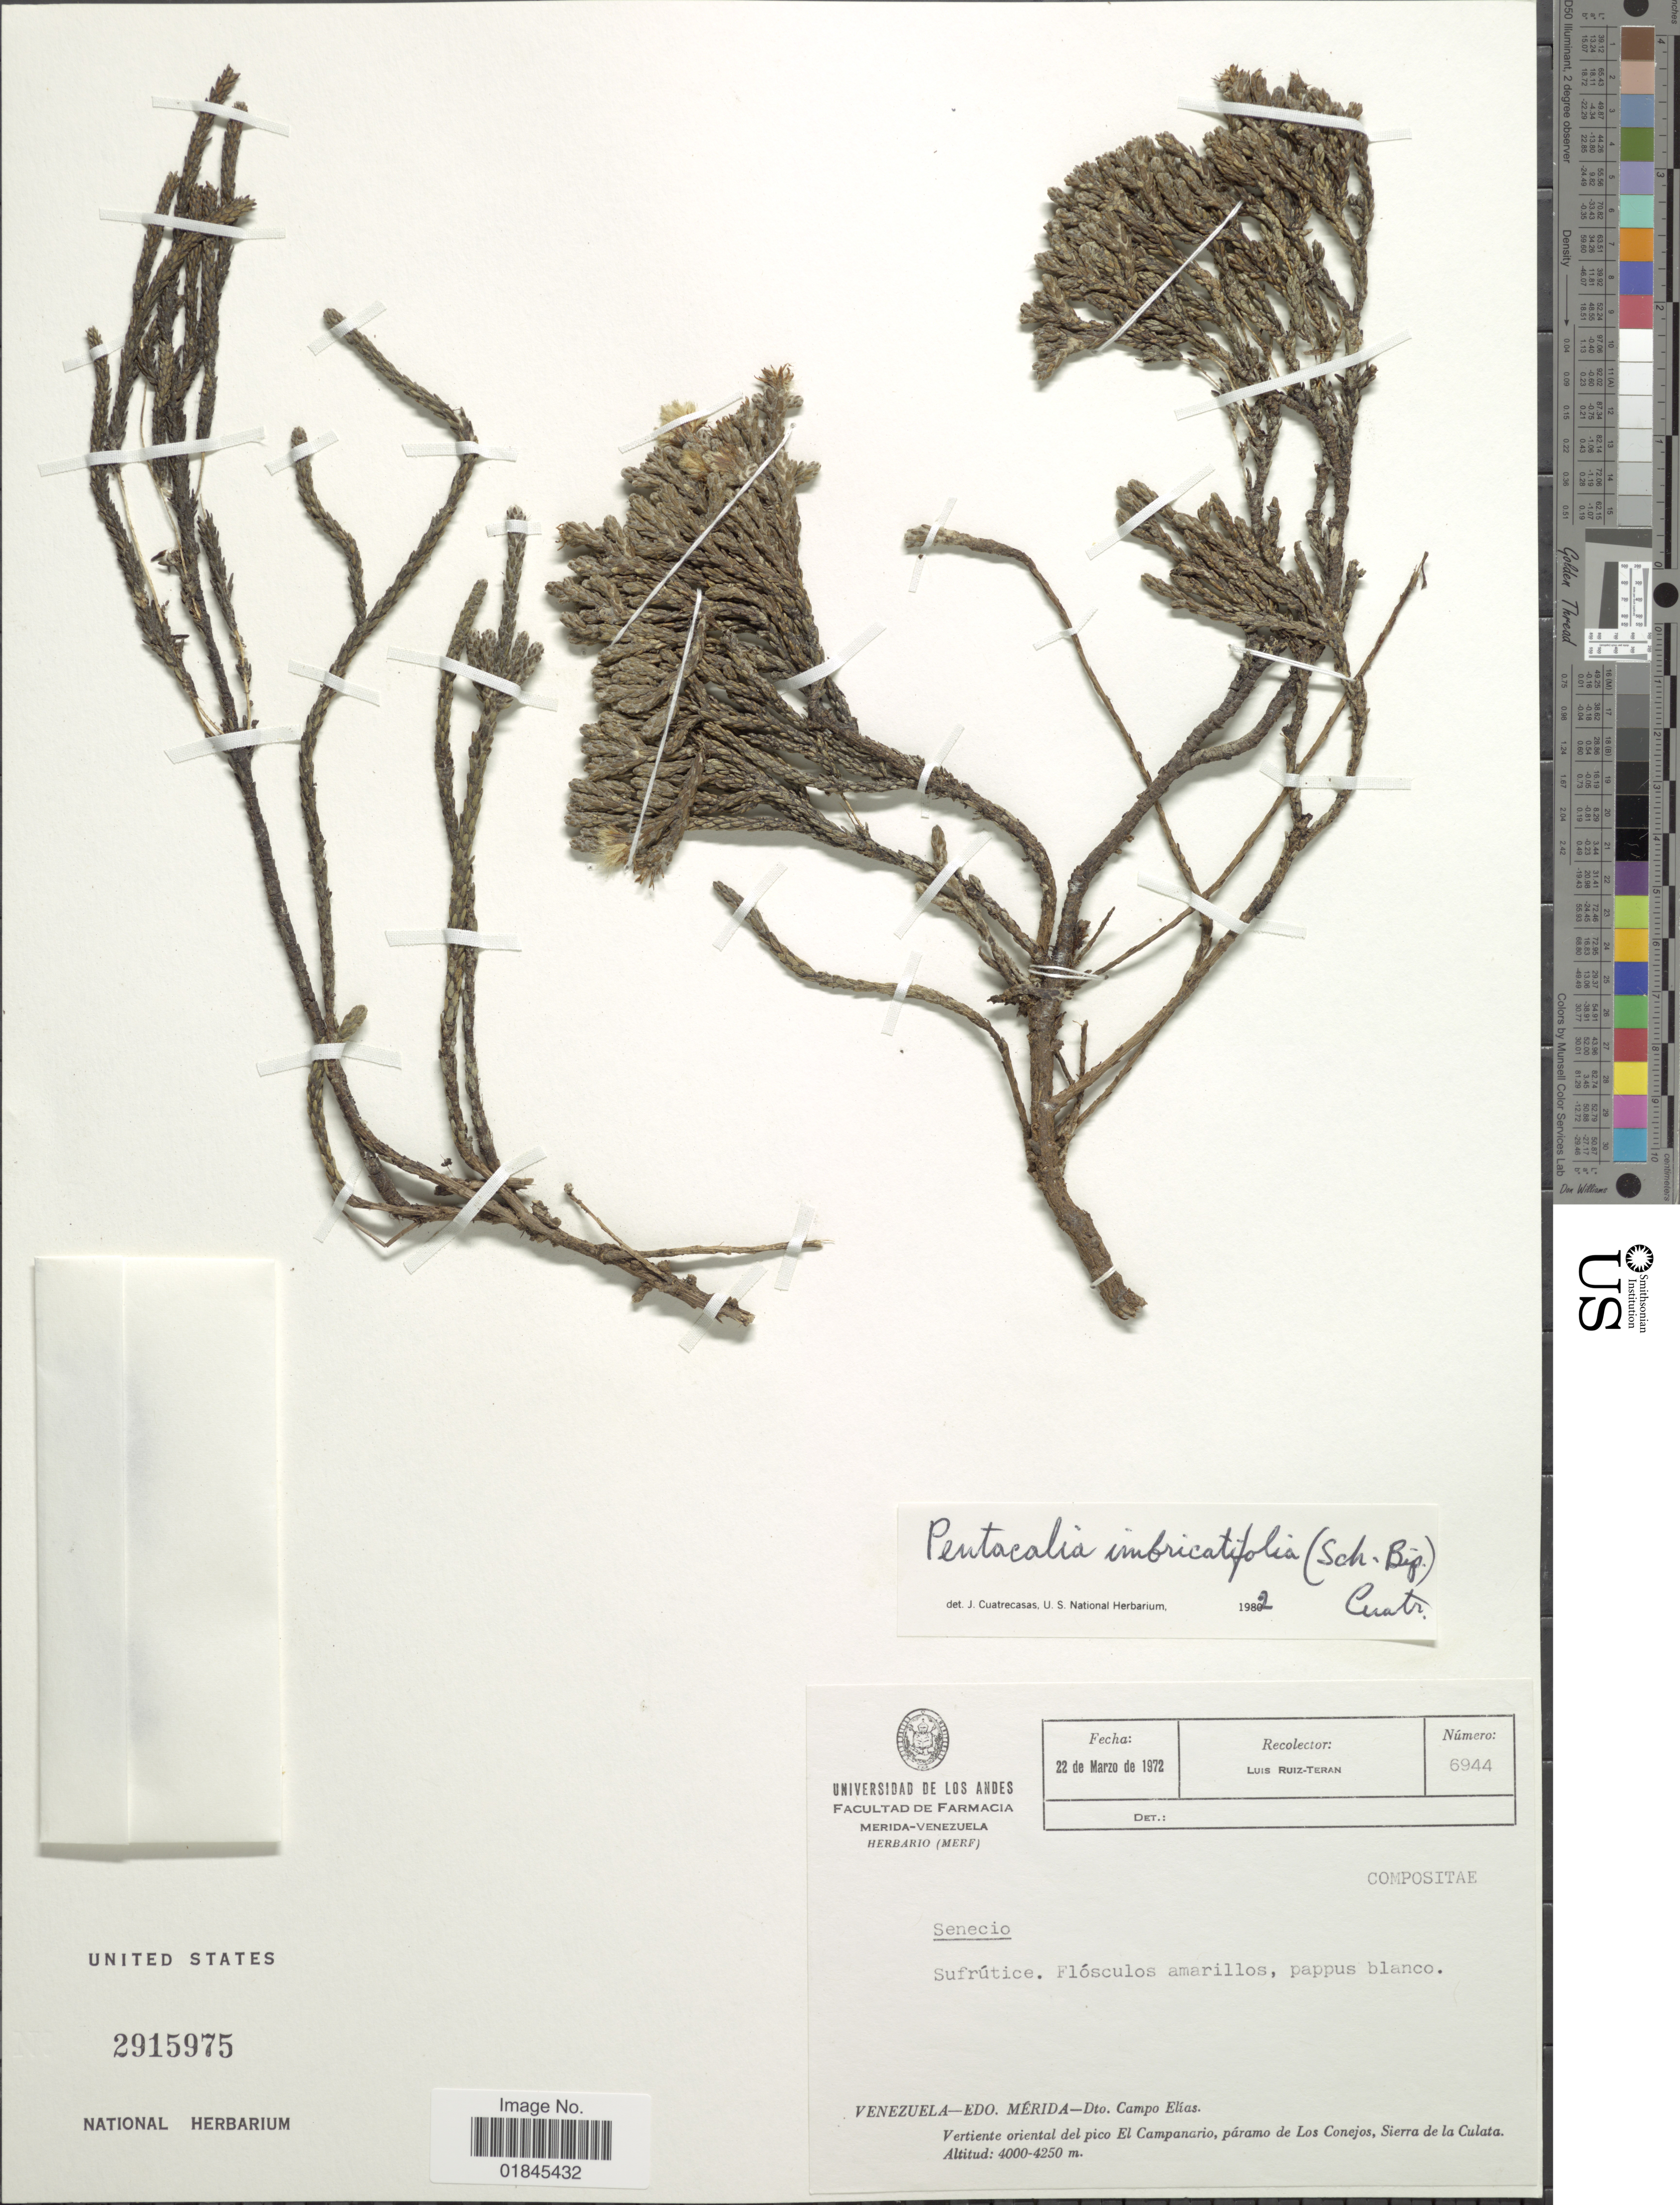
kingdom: Plantae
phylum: Tracheophyta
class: Magnoliopsida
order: Asterales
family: Asteraceae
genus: Pentacalia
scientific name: Pentacalia imbricatifolia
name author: (Sch. Bip. ex Wedd.) Cuatrec.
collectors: L. E. Ruíz-Terán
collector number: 6944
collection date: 1972-03-22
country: Venezuela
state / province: Mérida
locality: Venezuela - Edo. Mérida - Dtp. Campo Elías. Vertiente oriental del pico El Campanario, páramo de Los Conejos, Sierra de la Culata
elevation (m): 4000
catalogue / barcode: US 2915975